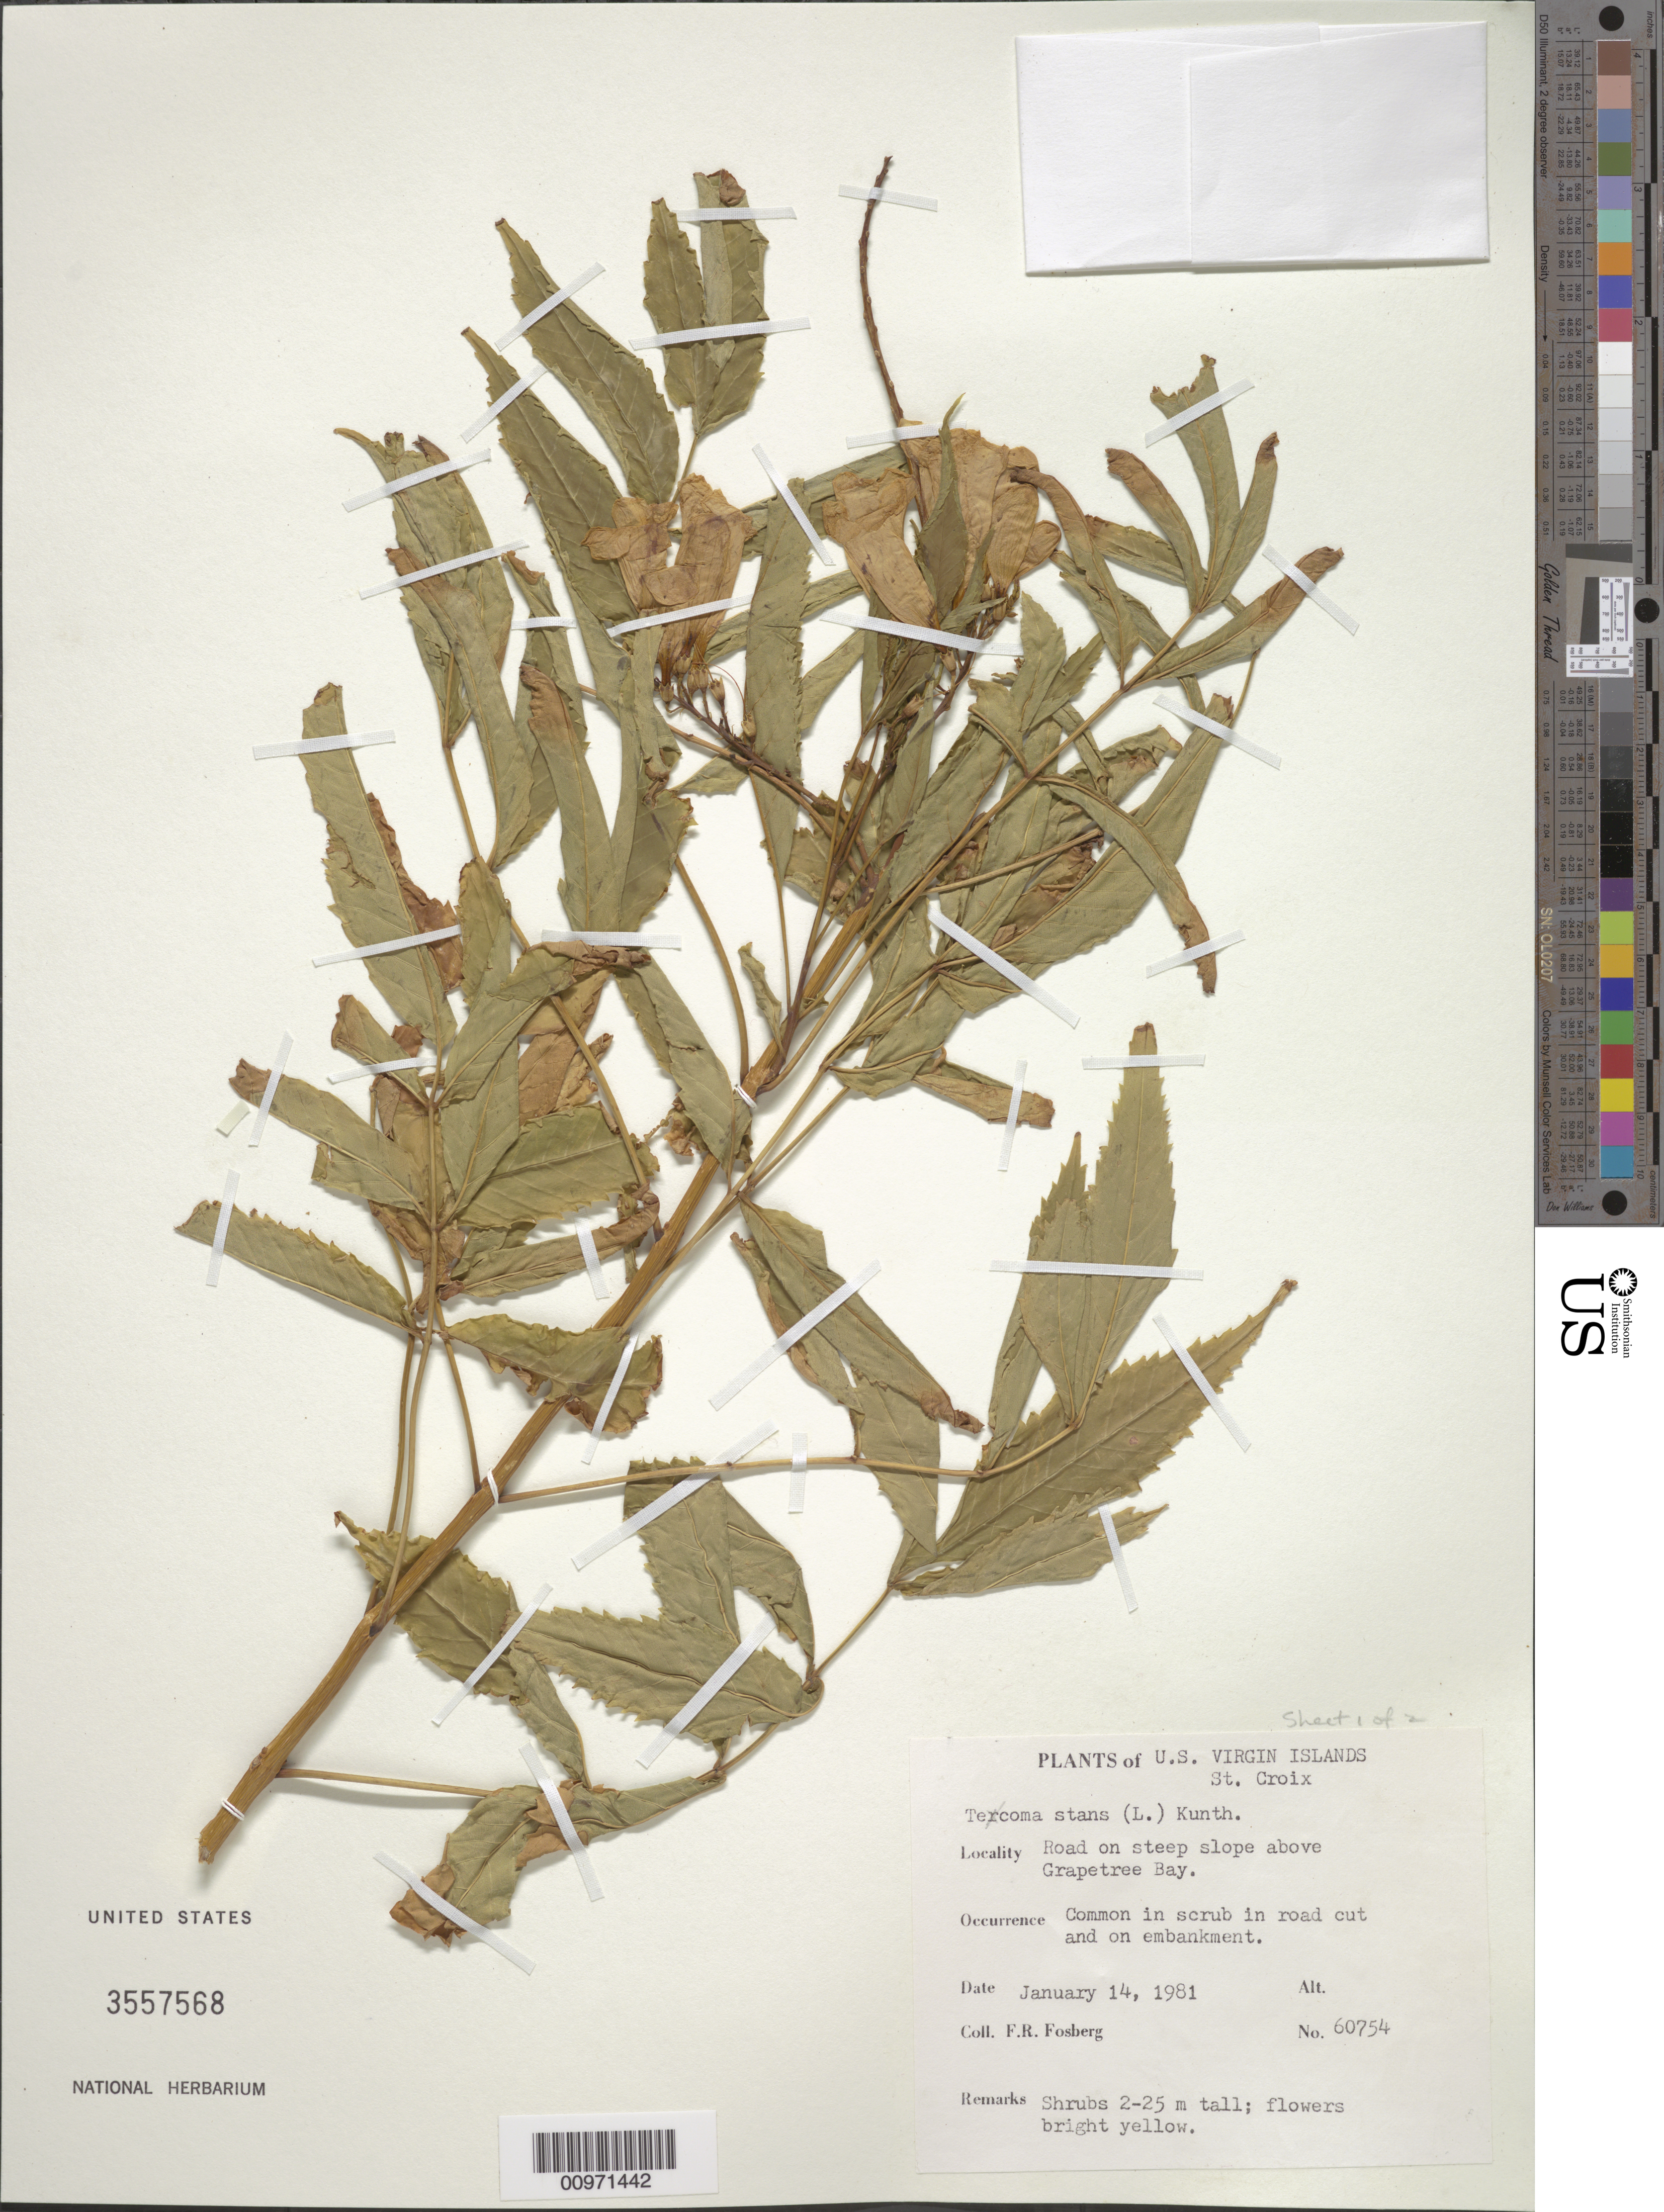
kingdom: Plantae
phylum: Tracheophyta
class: Magnoliopsida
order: Lamiales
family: Bignoniaceae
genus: Tecoma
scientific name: Tecoma stans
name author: (L.) Juss. ex Kunth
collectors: F. R. Fosberg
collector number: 60754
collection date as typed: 14 Jan 1981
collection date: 1981-01-14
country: U.S. Virgin Islands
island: St. Croix I.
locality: Road above Grapetree Bay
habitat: Road on steep slope, in scrub in road cut and on embankment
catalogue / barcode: US 3557568